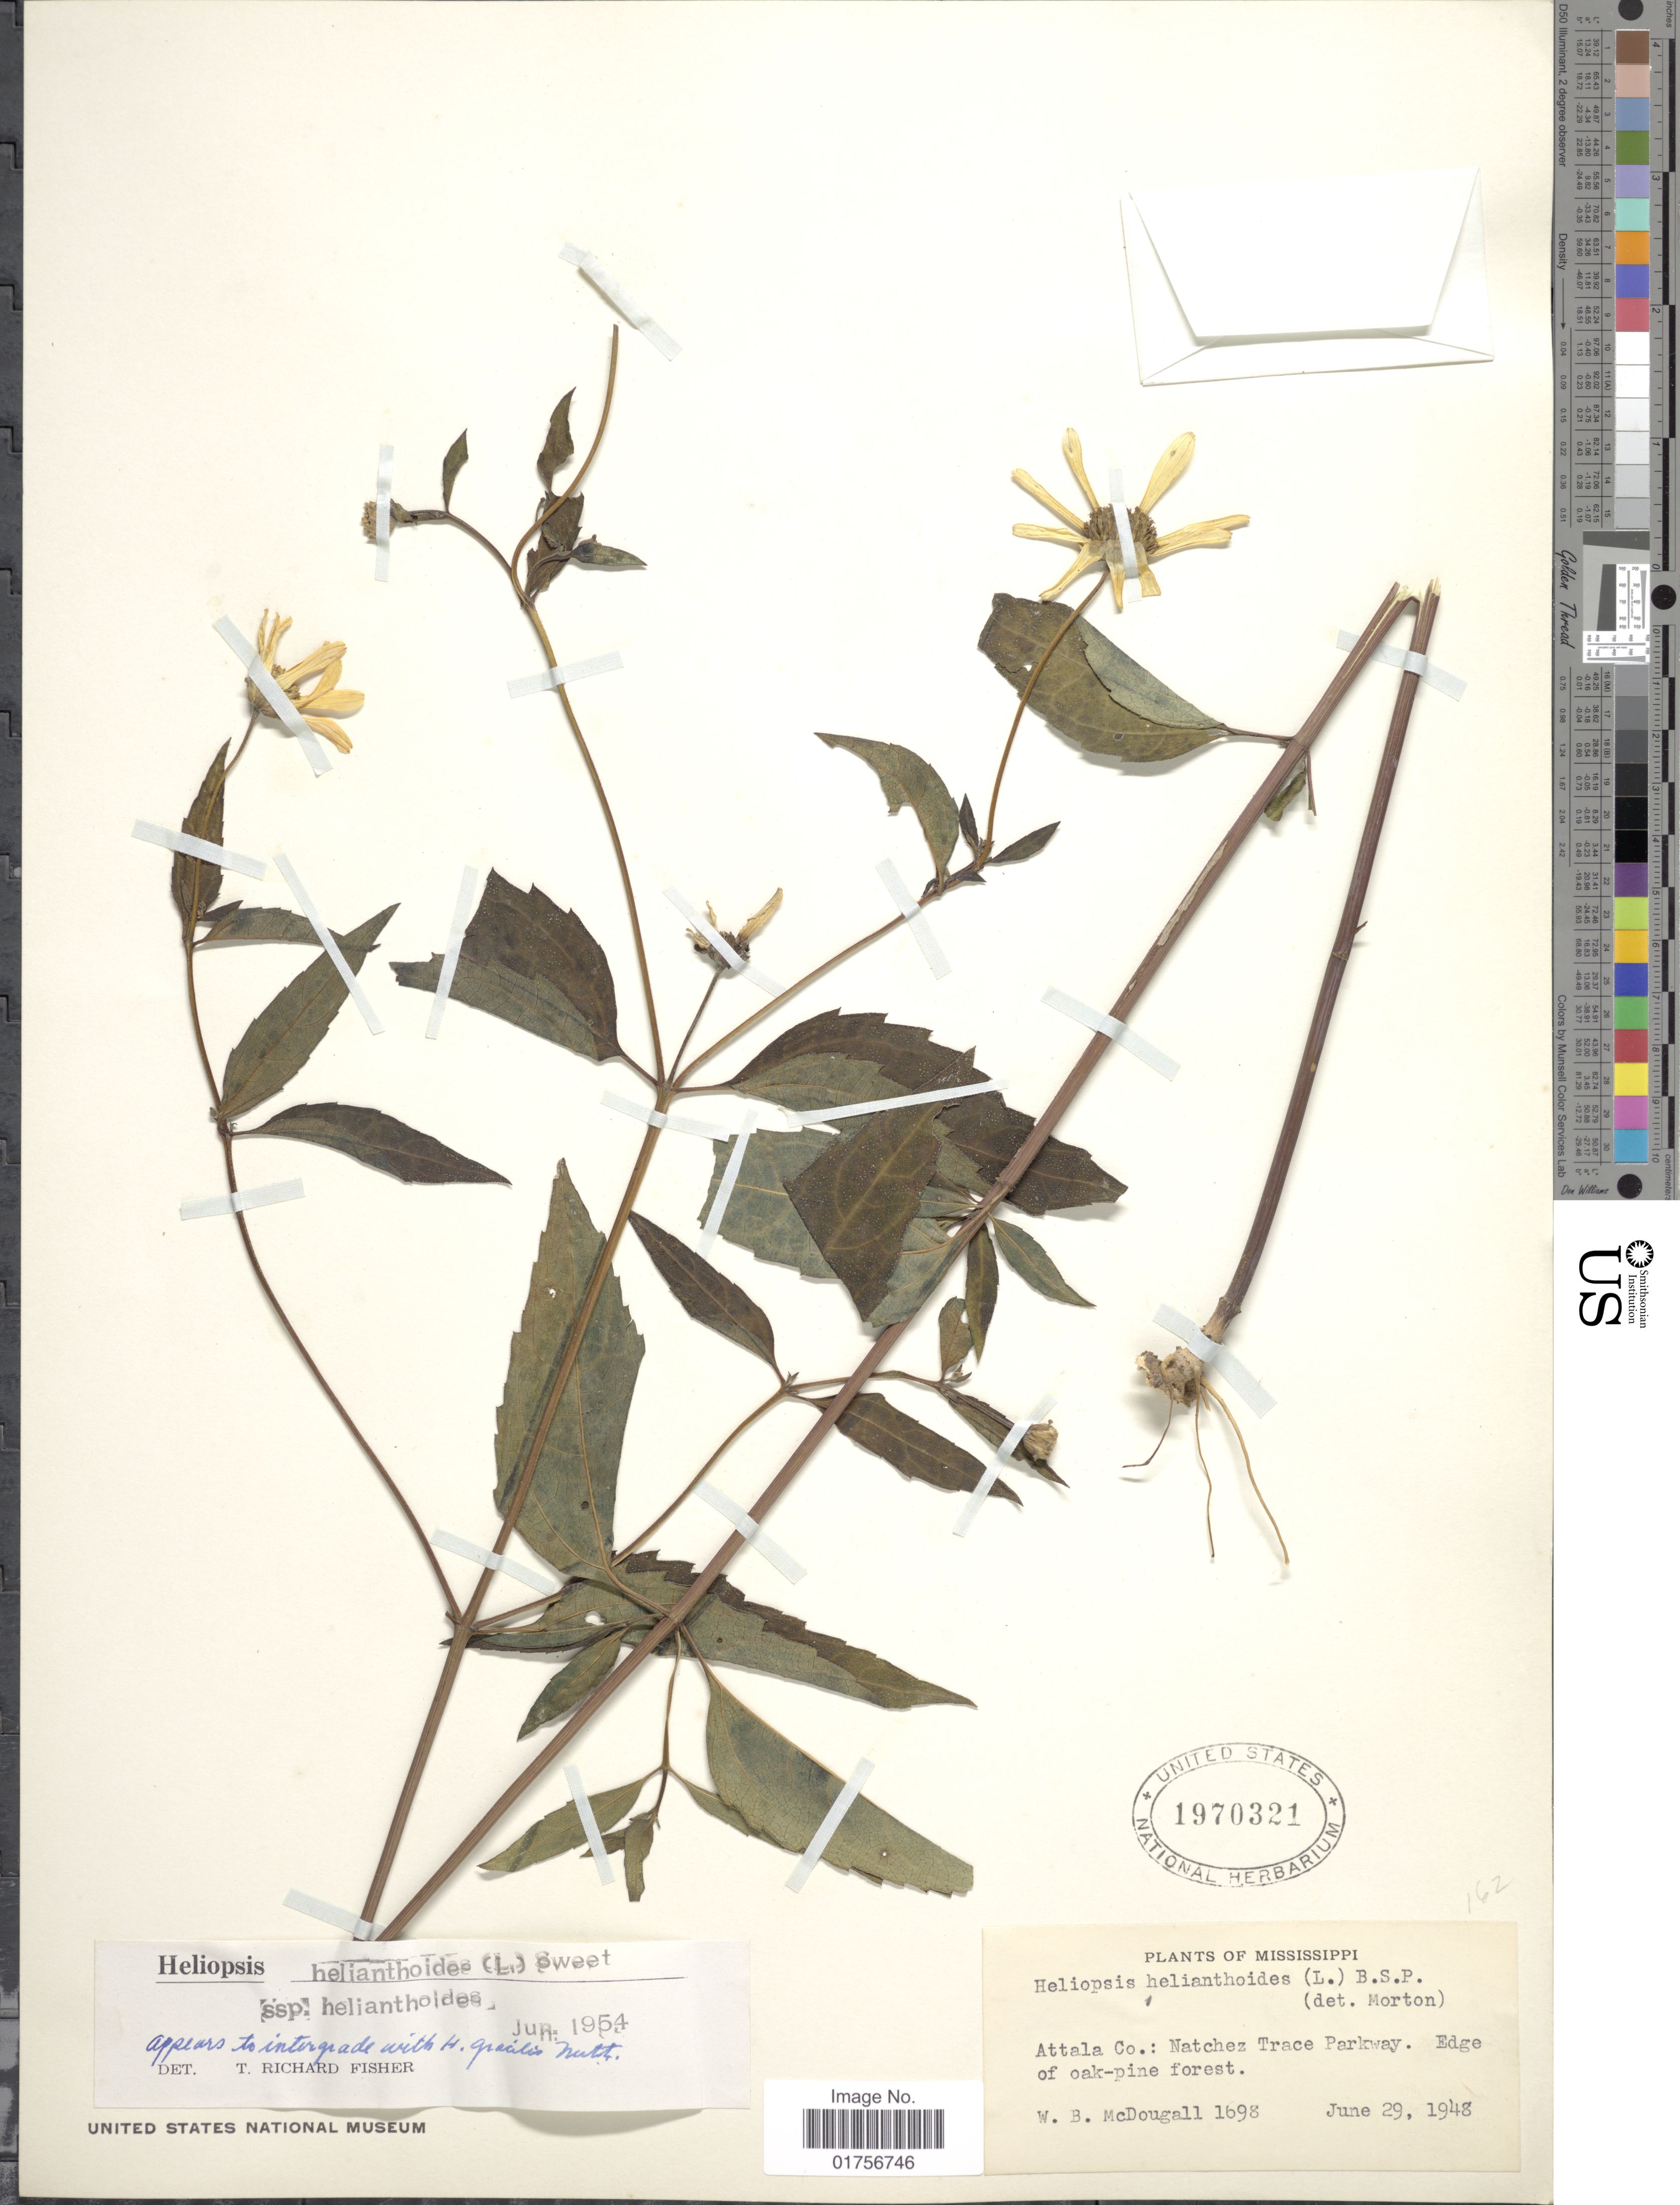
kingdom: Plantae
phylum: Tracheophyta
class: Magnoliopsida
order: Asterales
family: Asteraceae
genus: Heliopsis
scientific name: Heliopsis helianthoides subsp. helianthoides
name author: (L.) Sweet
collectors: W. B. McDougall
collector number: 1698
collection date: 1948-06-29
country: United States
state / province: Mississippi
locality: Attala Co.: Natchez Trace Parkway, Edge of oak-pine forest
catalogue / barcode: US 1970321